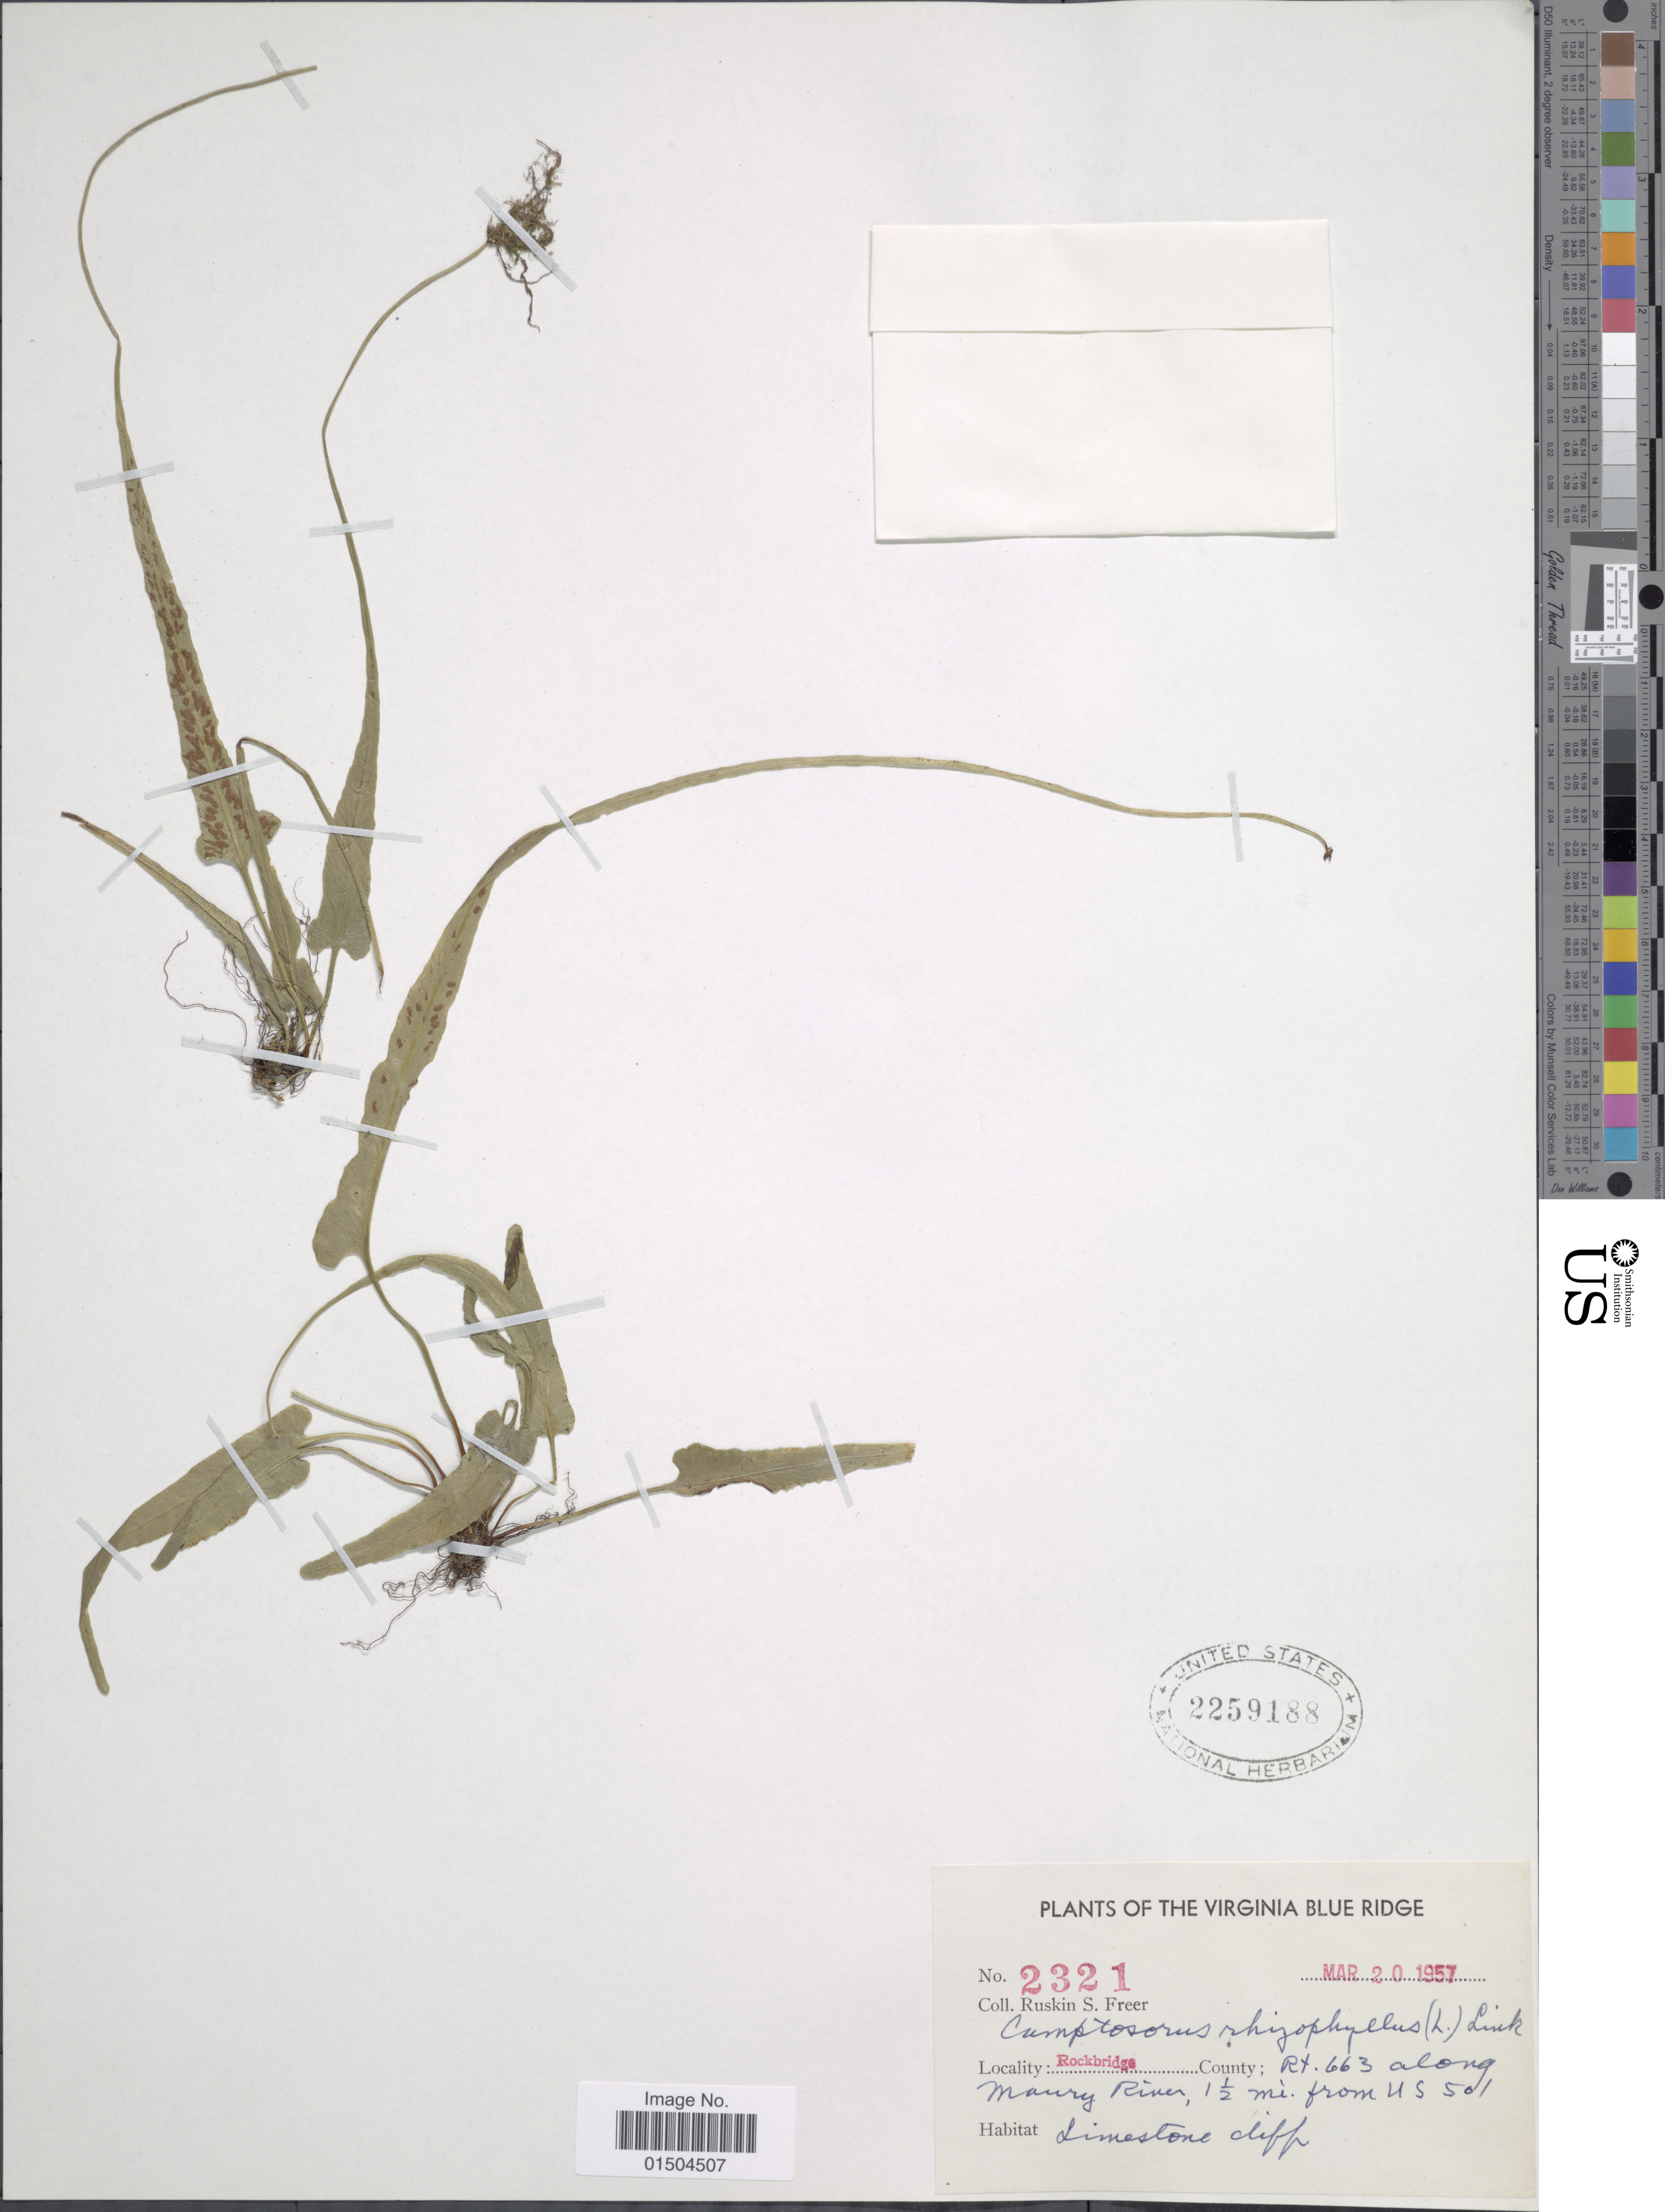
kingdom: Plantae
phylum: Tracheophyta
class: Polypodiopsida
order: Polypodiales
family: Aspleniaceae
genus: Asplenium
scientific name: Asplenium rhizophyllum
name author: L.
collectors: R. Freer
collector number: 2321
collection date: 1957-03-20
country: United States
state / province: Virginia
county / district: Rockbridge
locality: Virginia Blue Ridge. Rockbridge County; Rt. 663 along Maury River, 1½ mi. from US 501.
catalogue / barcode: US 2259188